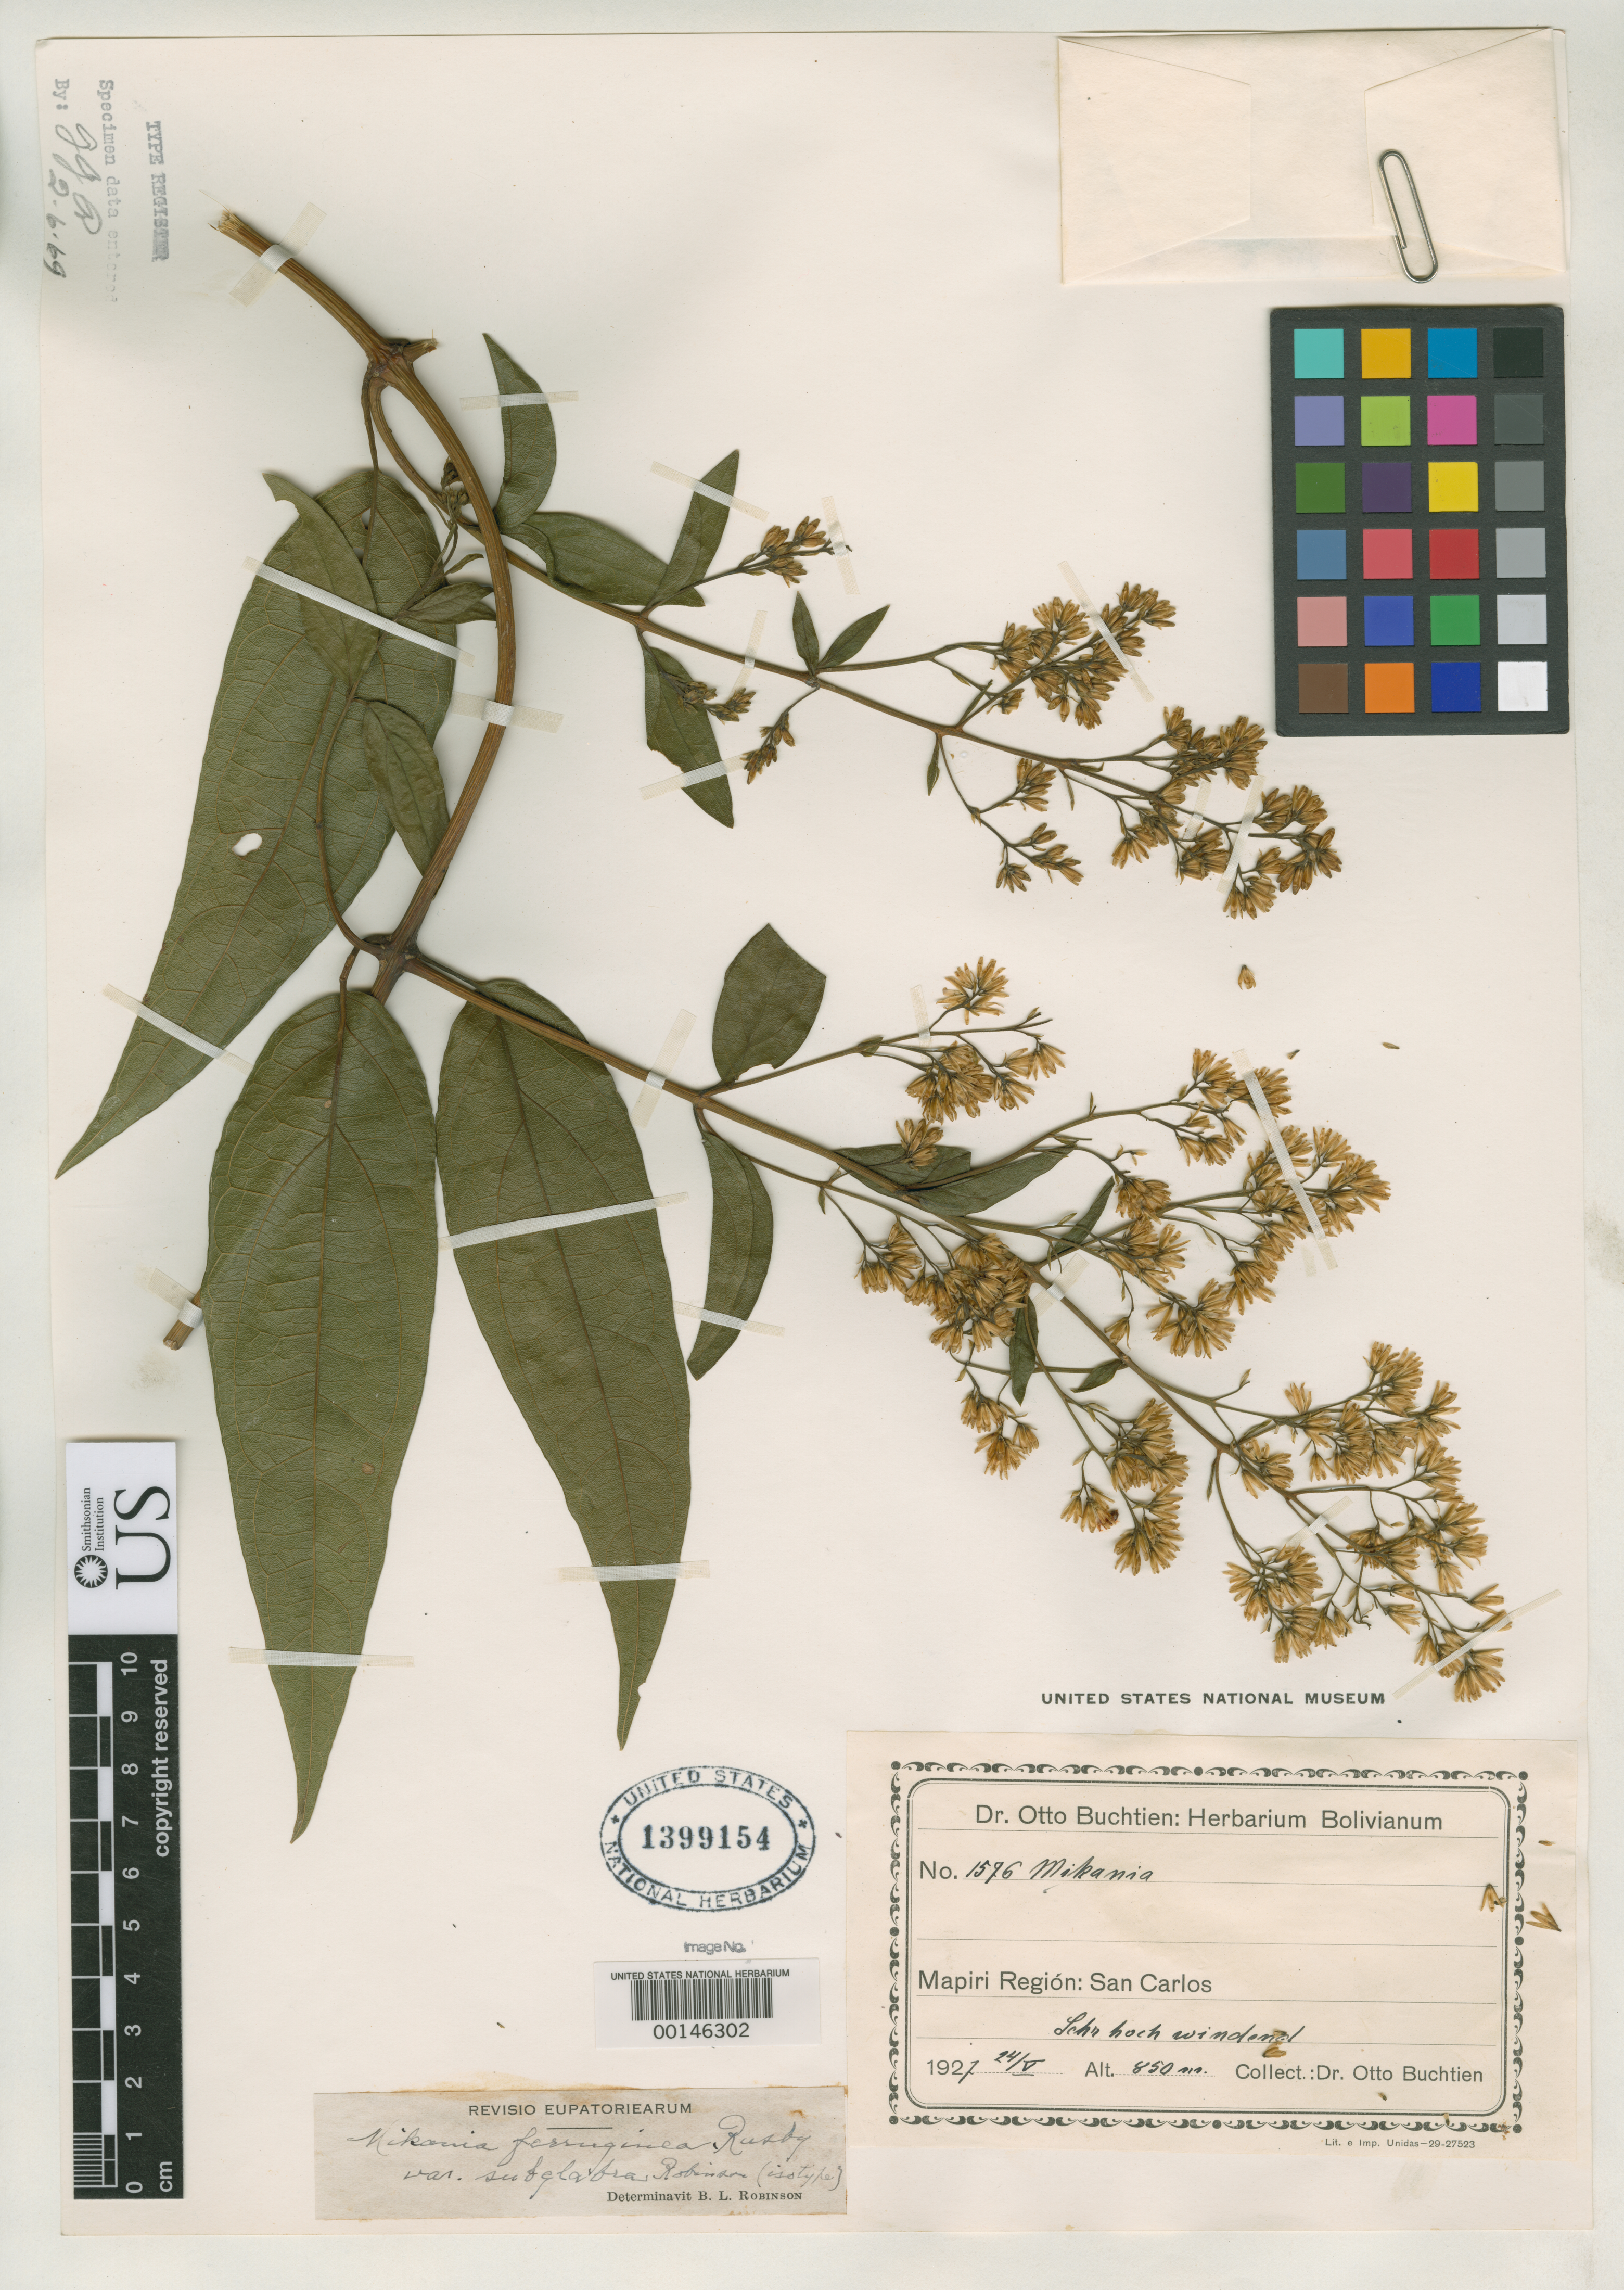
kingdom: Plantae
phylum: Tracheophyta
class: Magnoliopsida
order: Asterales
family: Asteraceae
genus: Mikania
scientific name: Mikania ferruginea var. subglabra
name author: B.L. Rob.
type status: Isotype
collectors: O. Buchtien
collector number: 1576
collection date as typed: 24 May 1927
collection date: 1927-05-24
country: Bolivia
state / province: La Paz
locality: Mapiri region, San Carlos.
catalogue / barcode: US 1399154